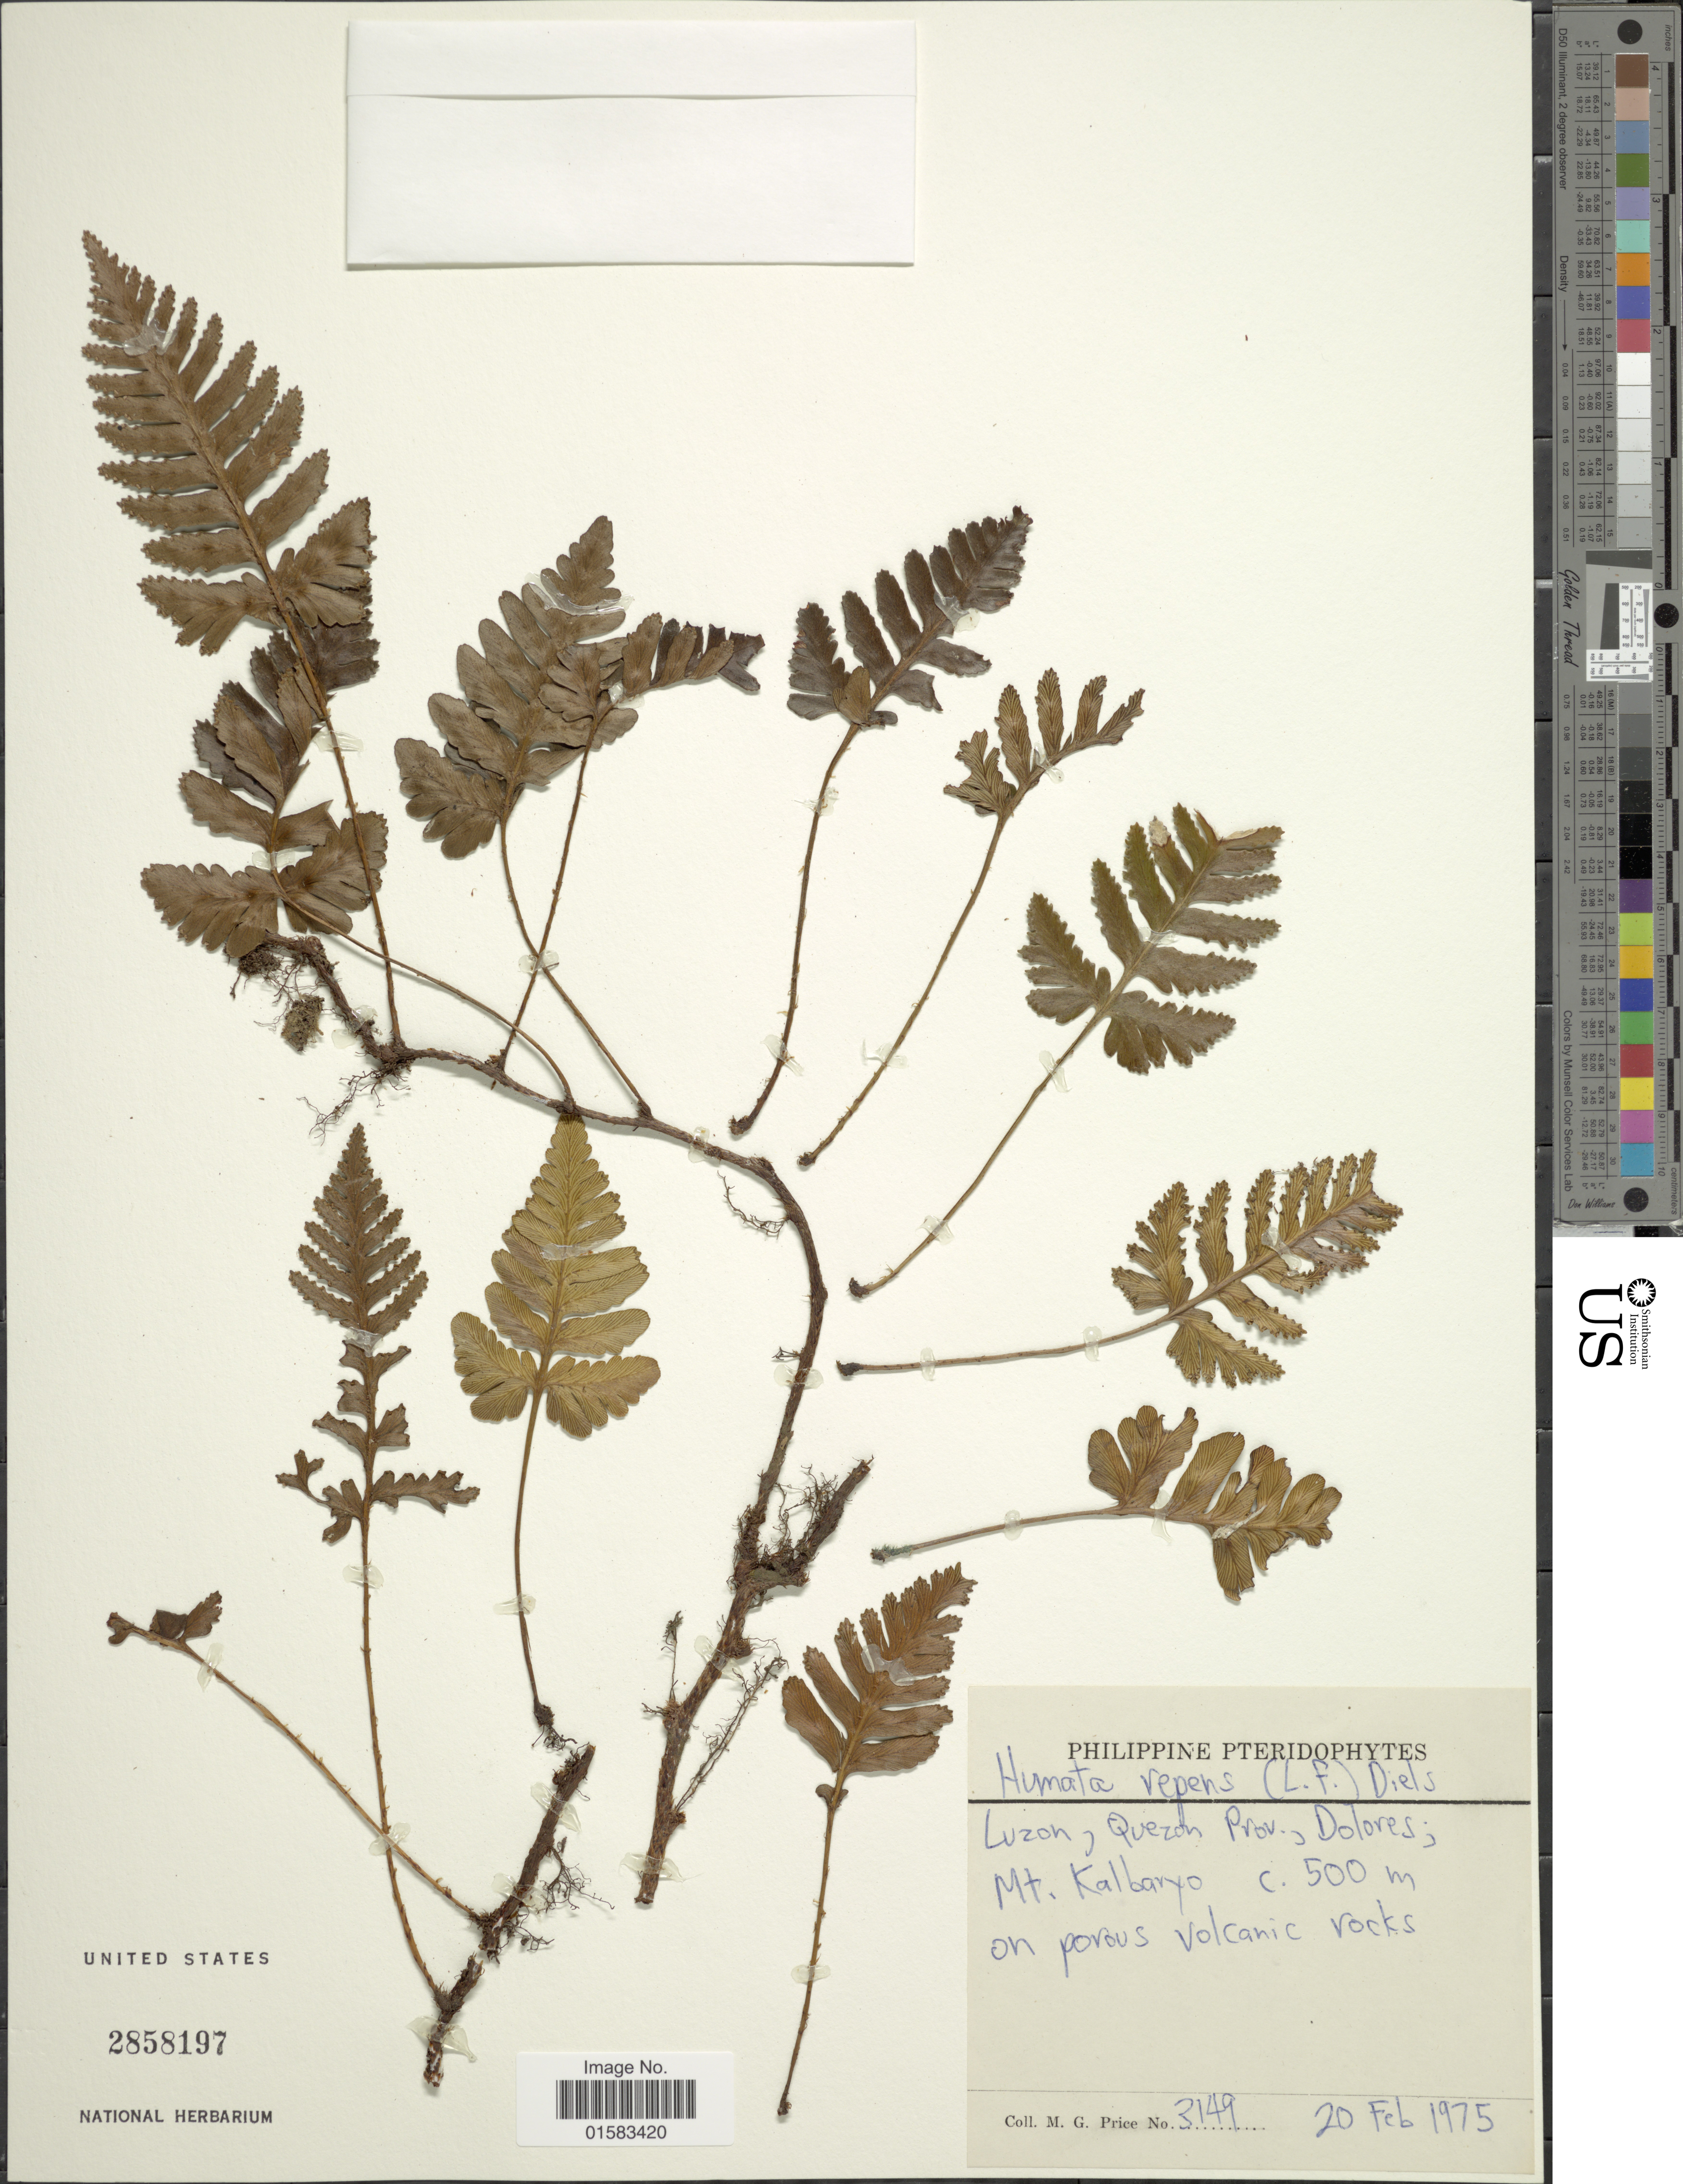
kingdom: Plantae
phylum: Tracheophyta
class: Polypodiopsida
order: Polypodiales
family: Davalliaceae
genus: Davallia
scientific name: Davallia repens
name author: (L. f.) Kuhn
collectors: M. G. Price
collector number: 3149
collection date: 1975-02-20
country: Philippines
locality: Luxon, Que Prov., Dolores, Mt. Kalbayo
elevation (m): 500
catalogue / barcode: US 2858197